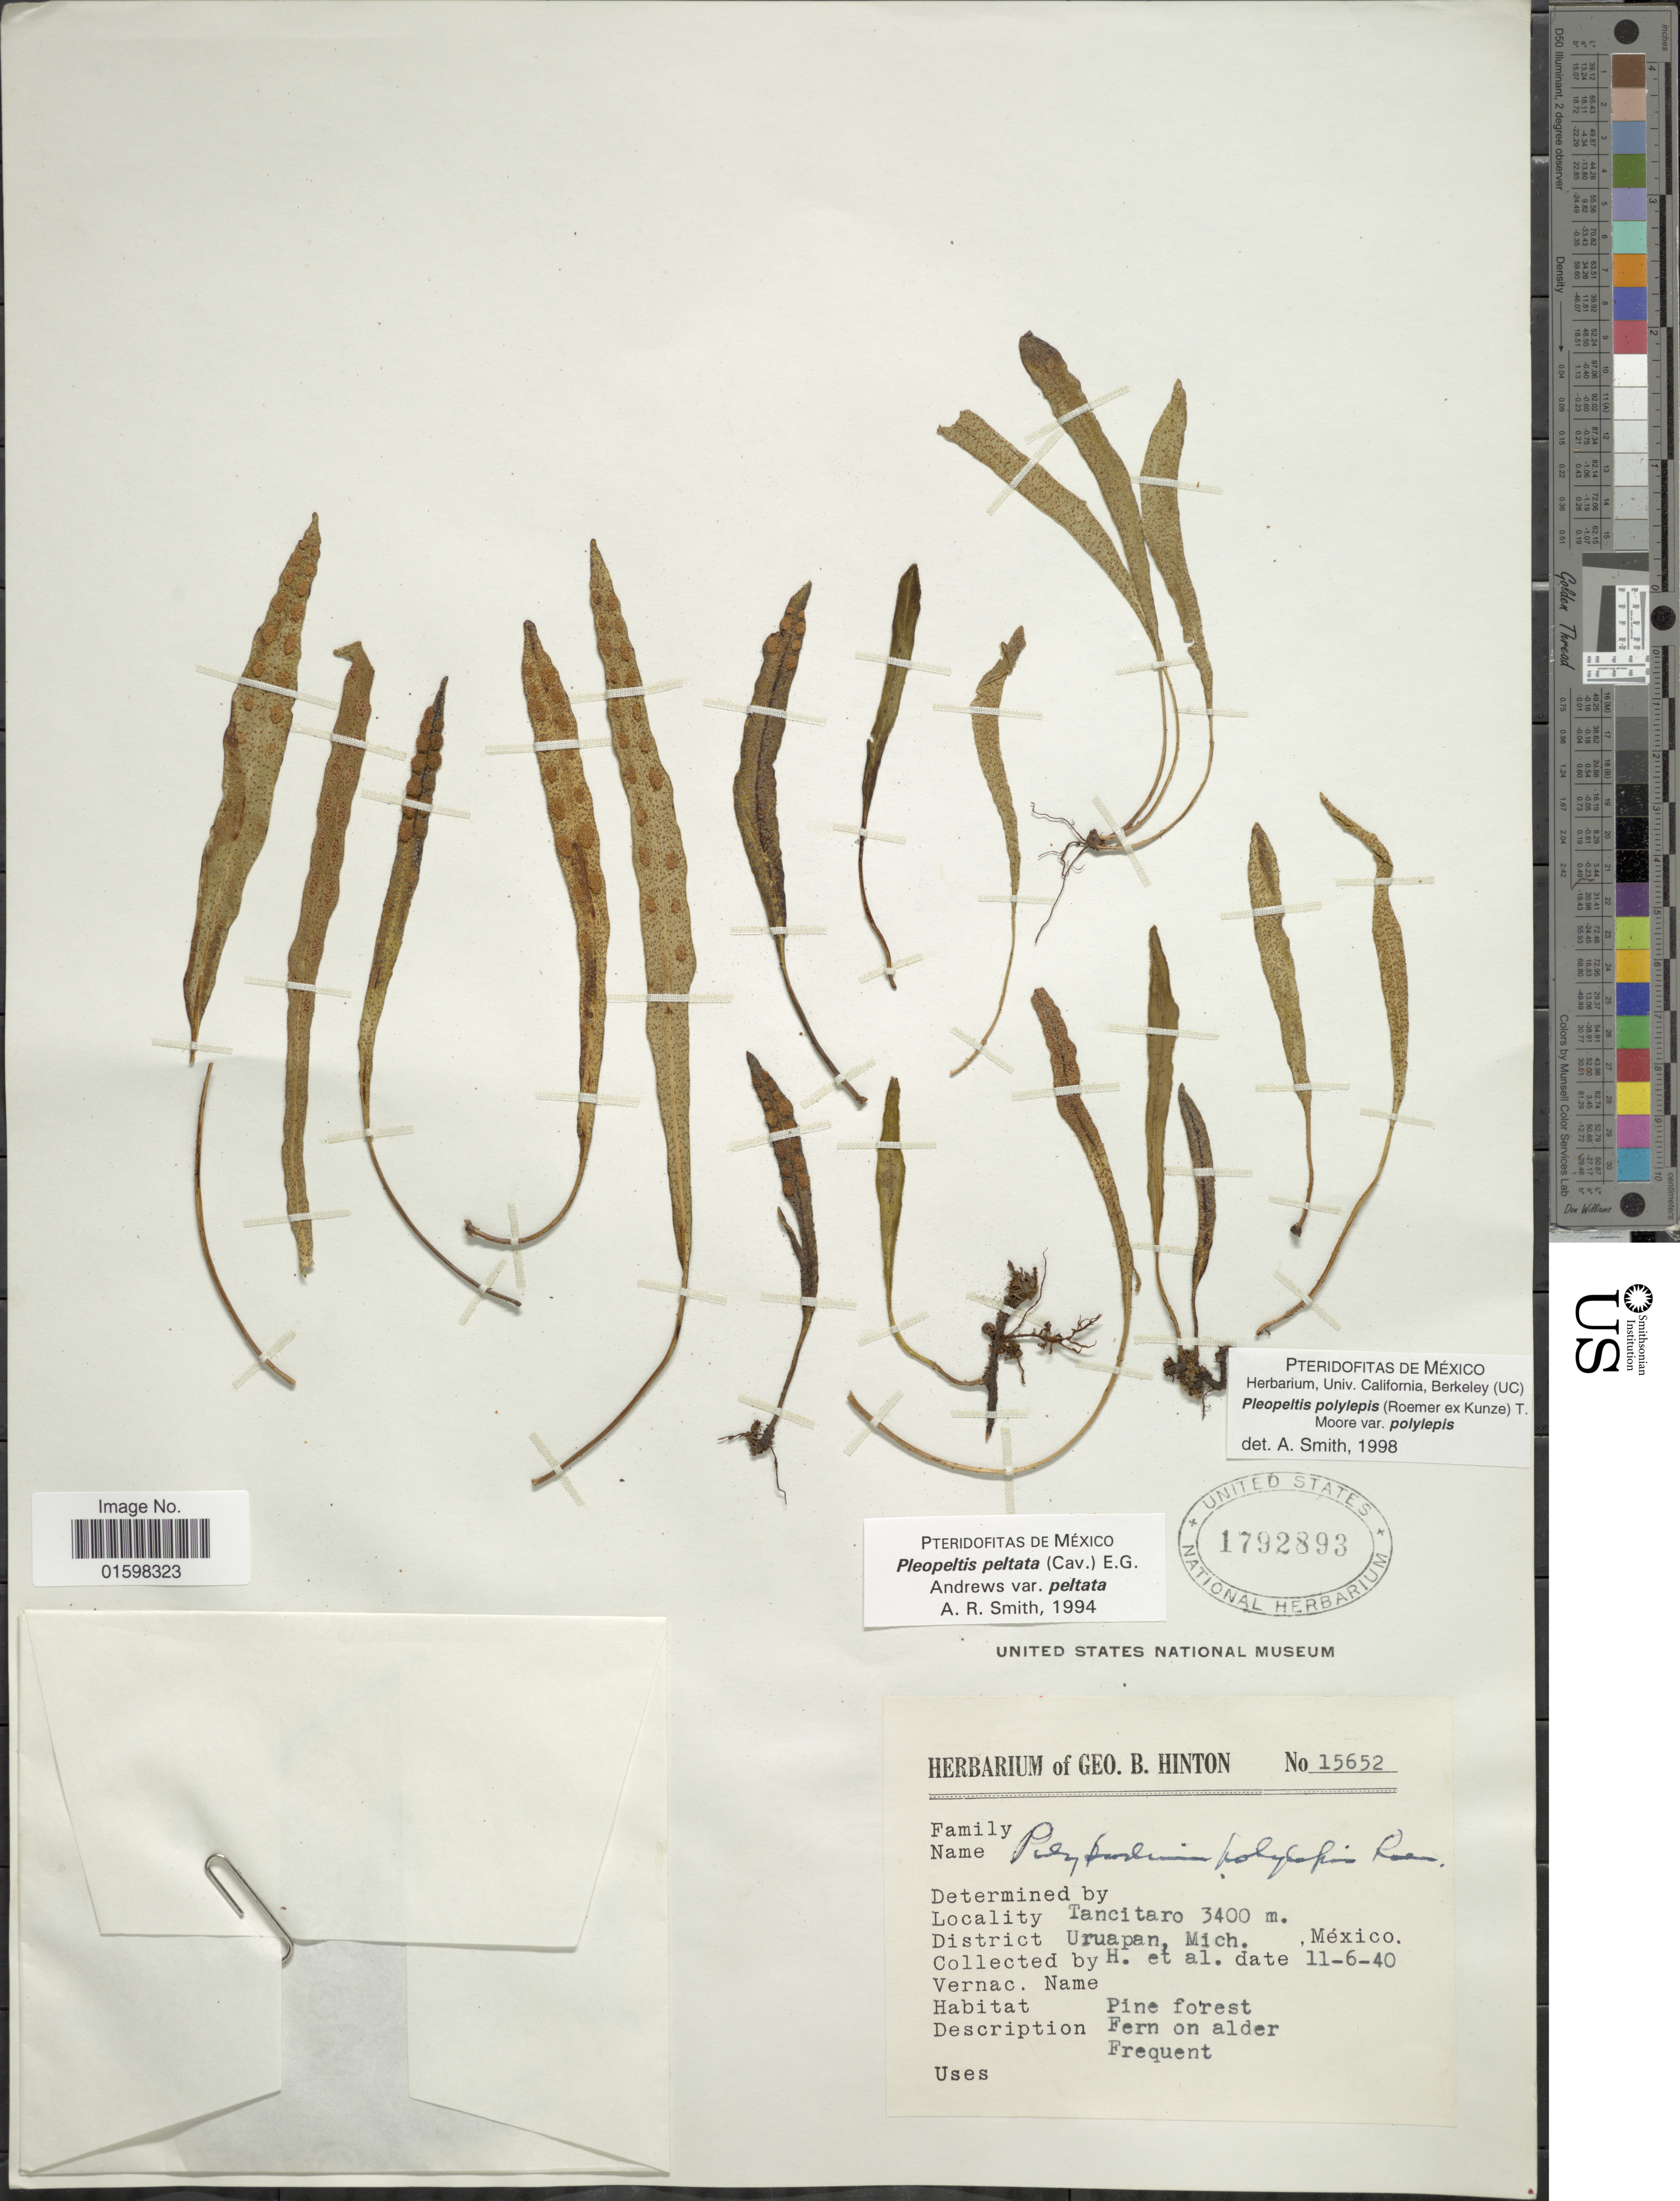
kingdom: Plantae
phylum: Tracheophyta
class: Polypodiopsida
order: Polypodiales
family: Polypodiaceae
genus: Pleopeltis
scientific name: Pleopeltis polylepis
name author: (Roem. ex Kunze) T. Moore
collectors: G. B. Hinton & et al.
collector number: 15652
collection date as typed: Transcribed d/m/y: 11/6/40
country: Mexico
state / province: Michoacán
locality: Uruapan, Mich. Mexico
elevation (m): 3400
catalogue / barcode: US 1792893